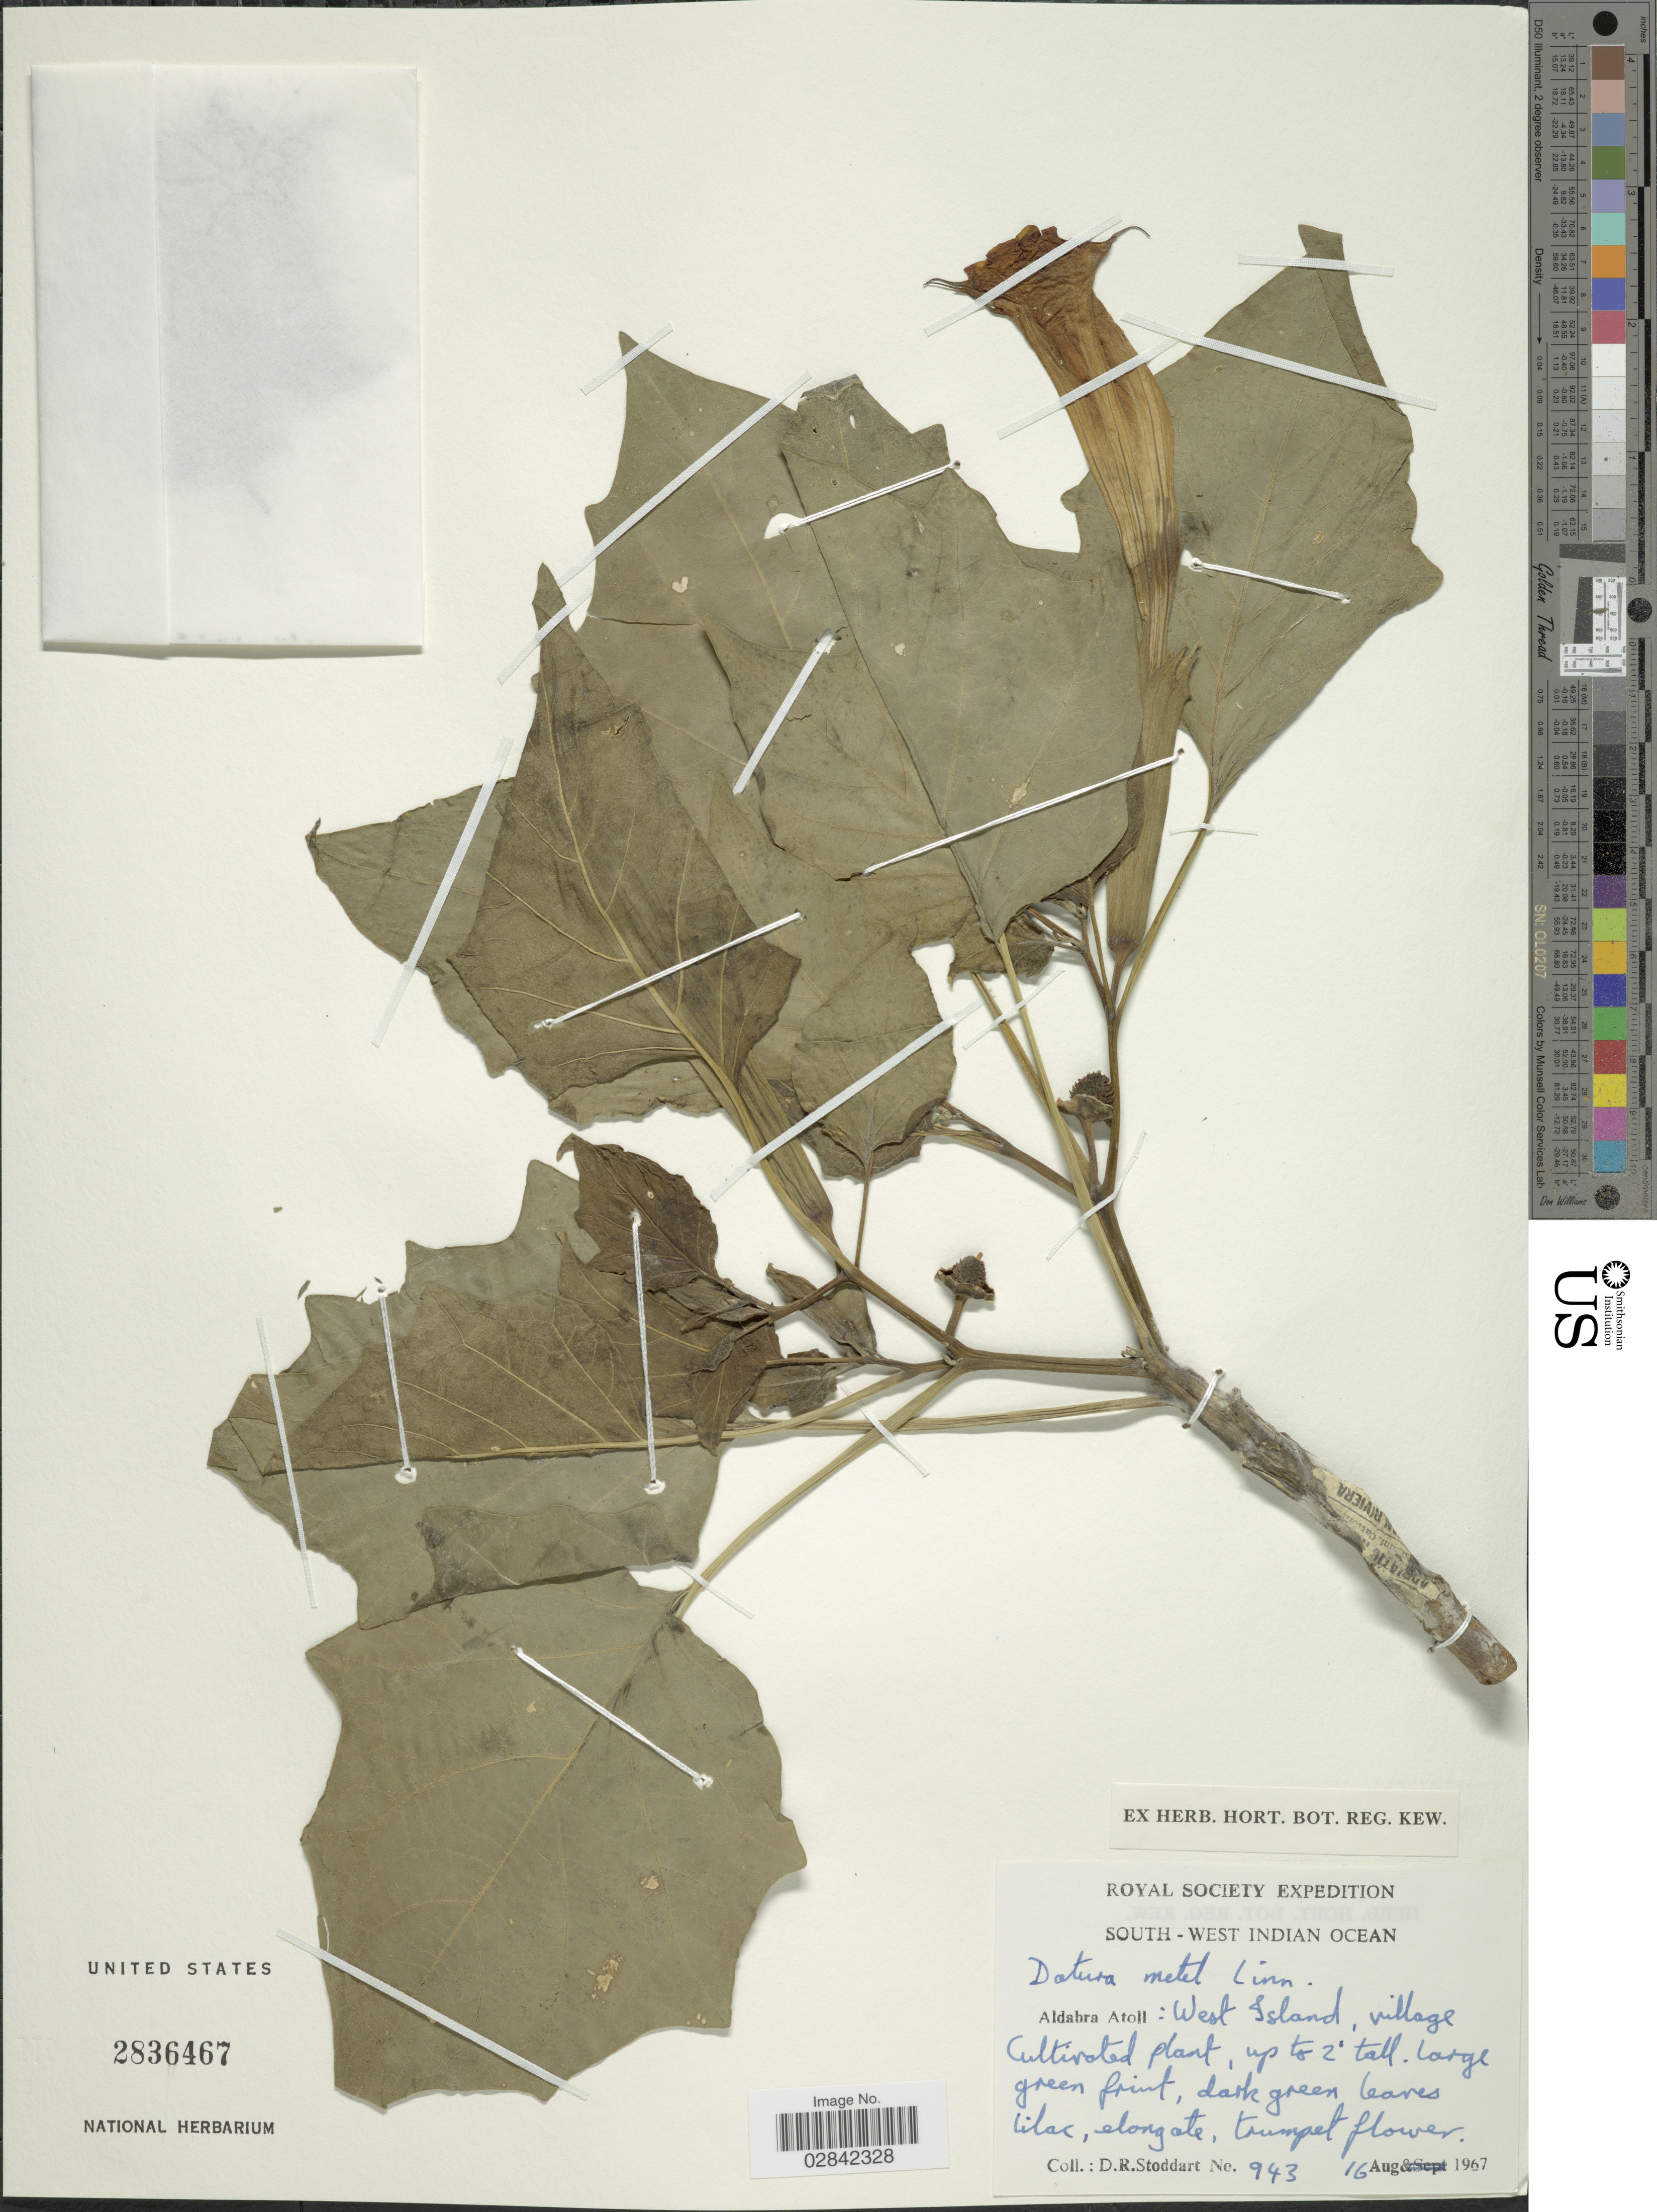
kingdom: Plantae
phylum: Tracheophyta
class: Magnoliopsida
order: Solanales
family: Solanaceae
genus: Datura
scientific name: Datura metel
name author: L.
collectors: D. R. Stoddart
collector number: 943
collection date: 1967-08-16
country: Seychelles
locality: South-West Indian, Aldabra Atoll: West Island.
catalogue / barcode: US 2836467